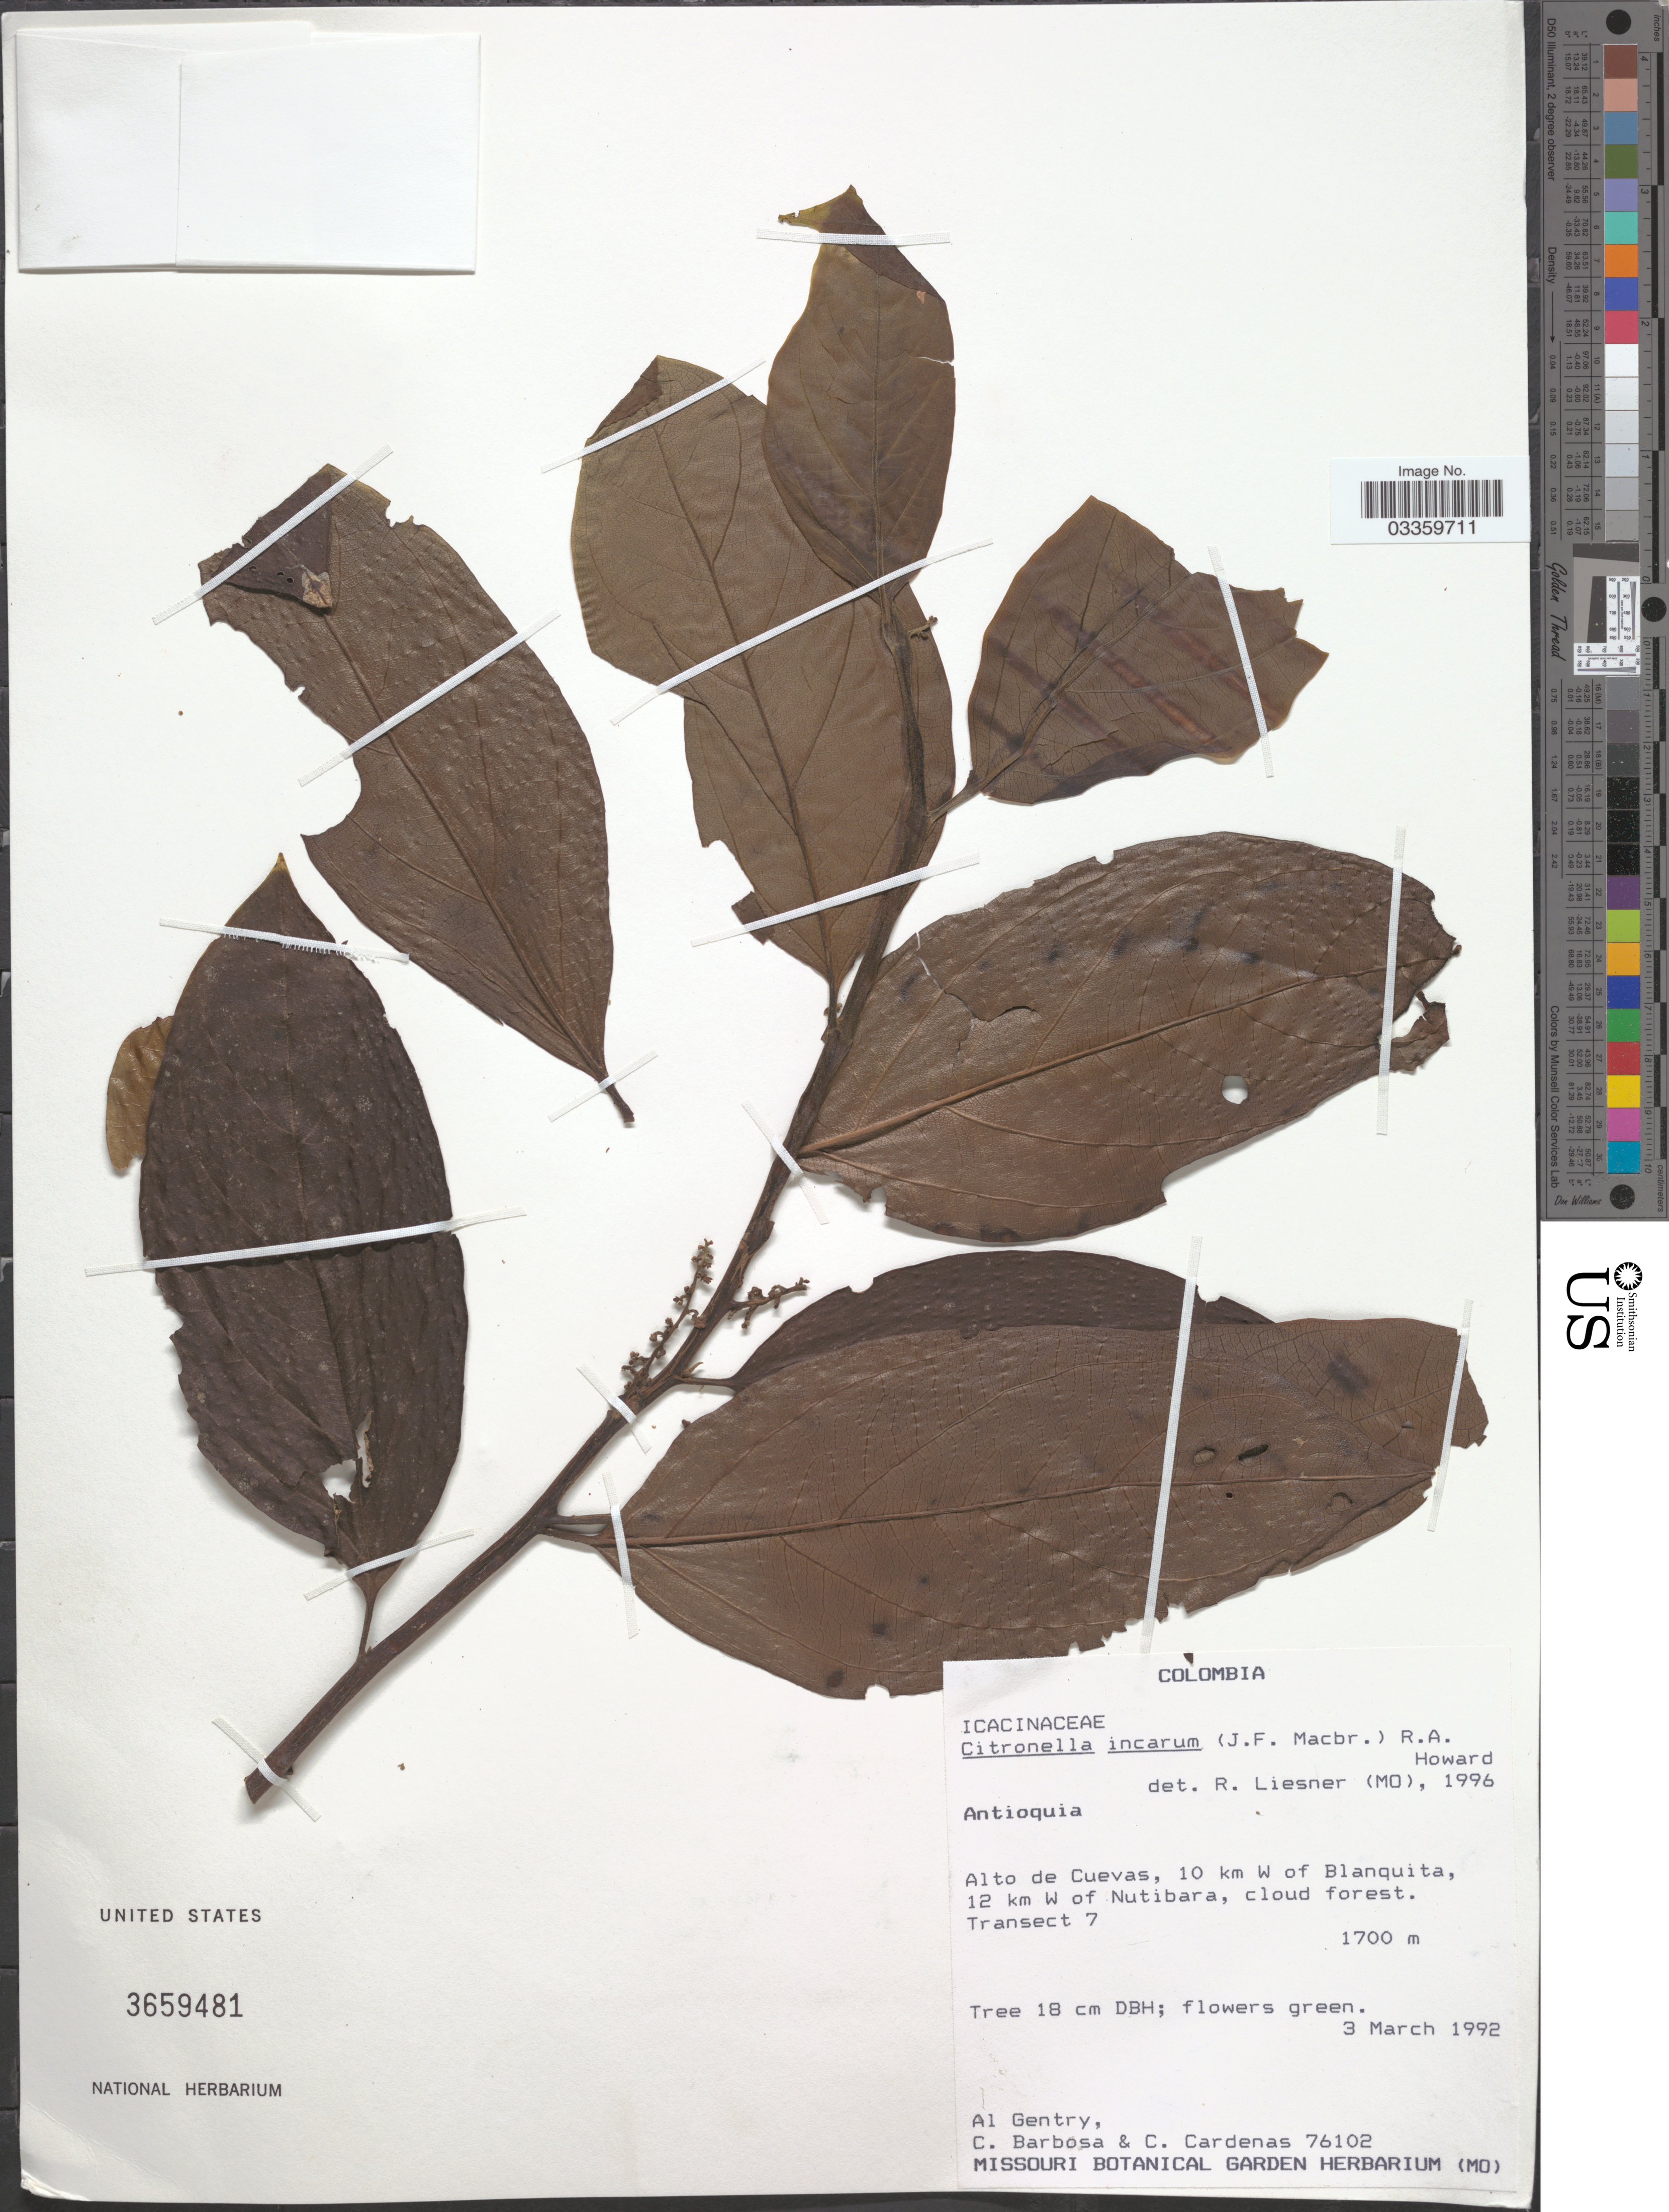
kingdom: Plantae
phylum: Tracheophyta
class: Magnoliopsida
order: Cardiopteridales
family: Cardiopteridaceae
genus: Citronella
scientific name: Citronella incarum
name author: (J.F. Macbr.) R.A. Howard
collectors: A. H. Gentry, C. E. Barbosa & C. Cardenas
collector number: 76102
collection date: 1992-03-03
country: Colombia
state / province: Antioquia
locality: Alto de Cuevas, 10 km W of Blanquita, 12 km W of Nutibara, Transect 7.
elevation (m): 1700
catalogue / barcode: US 3659481